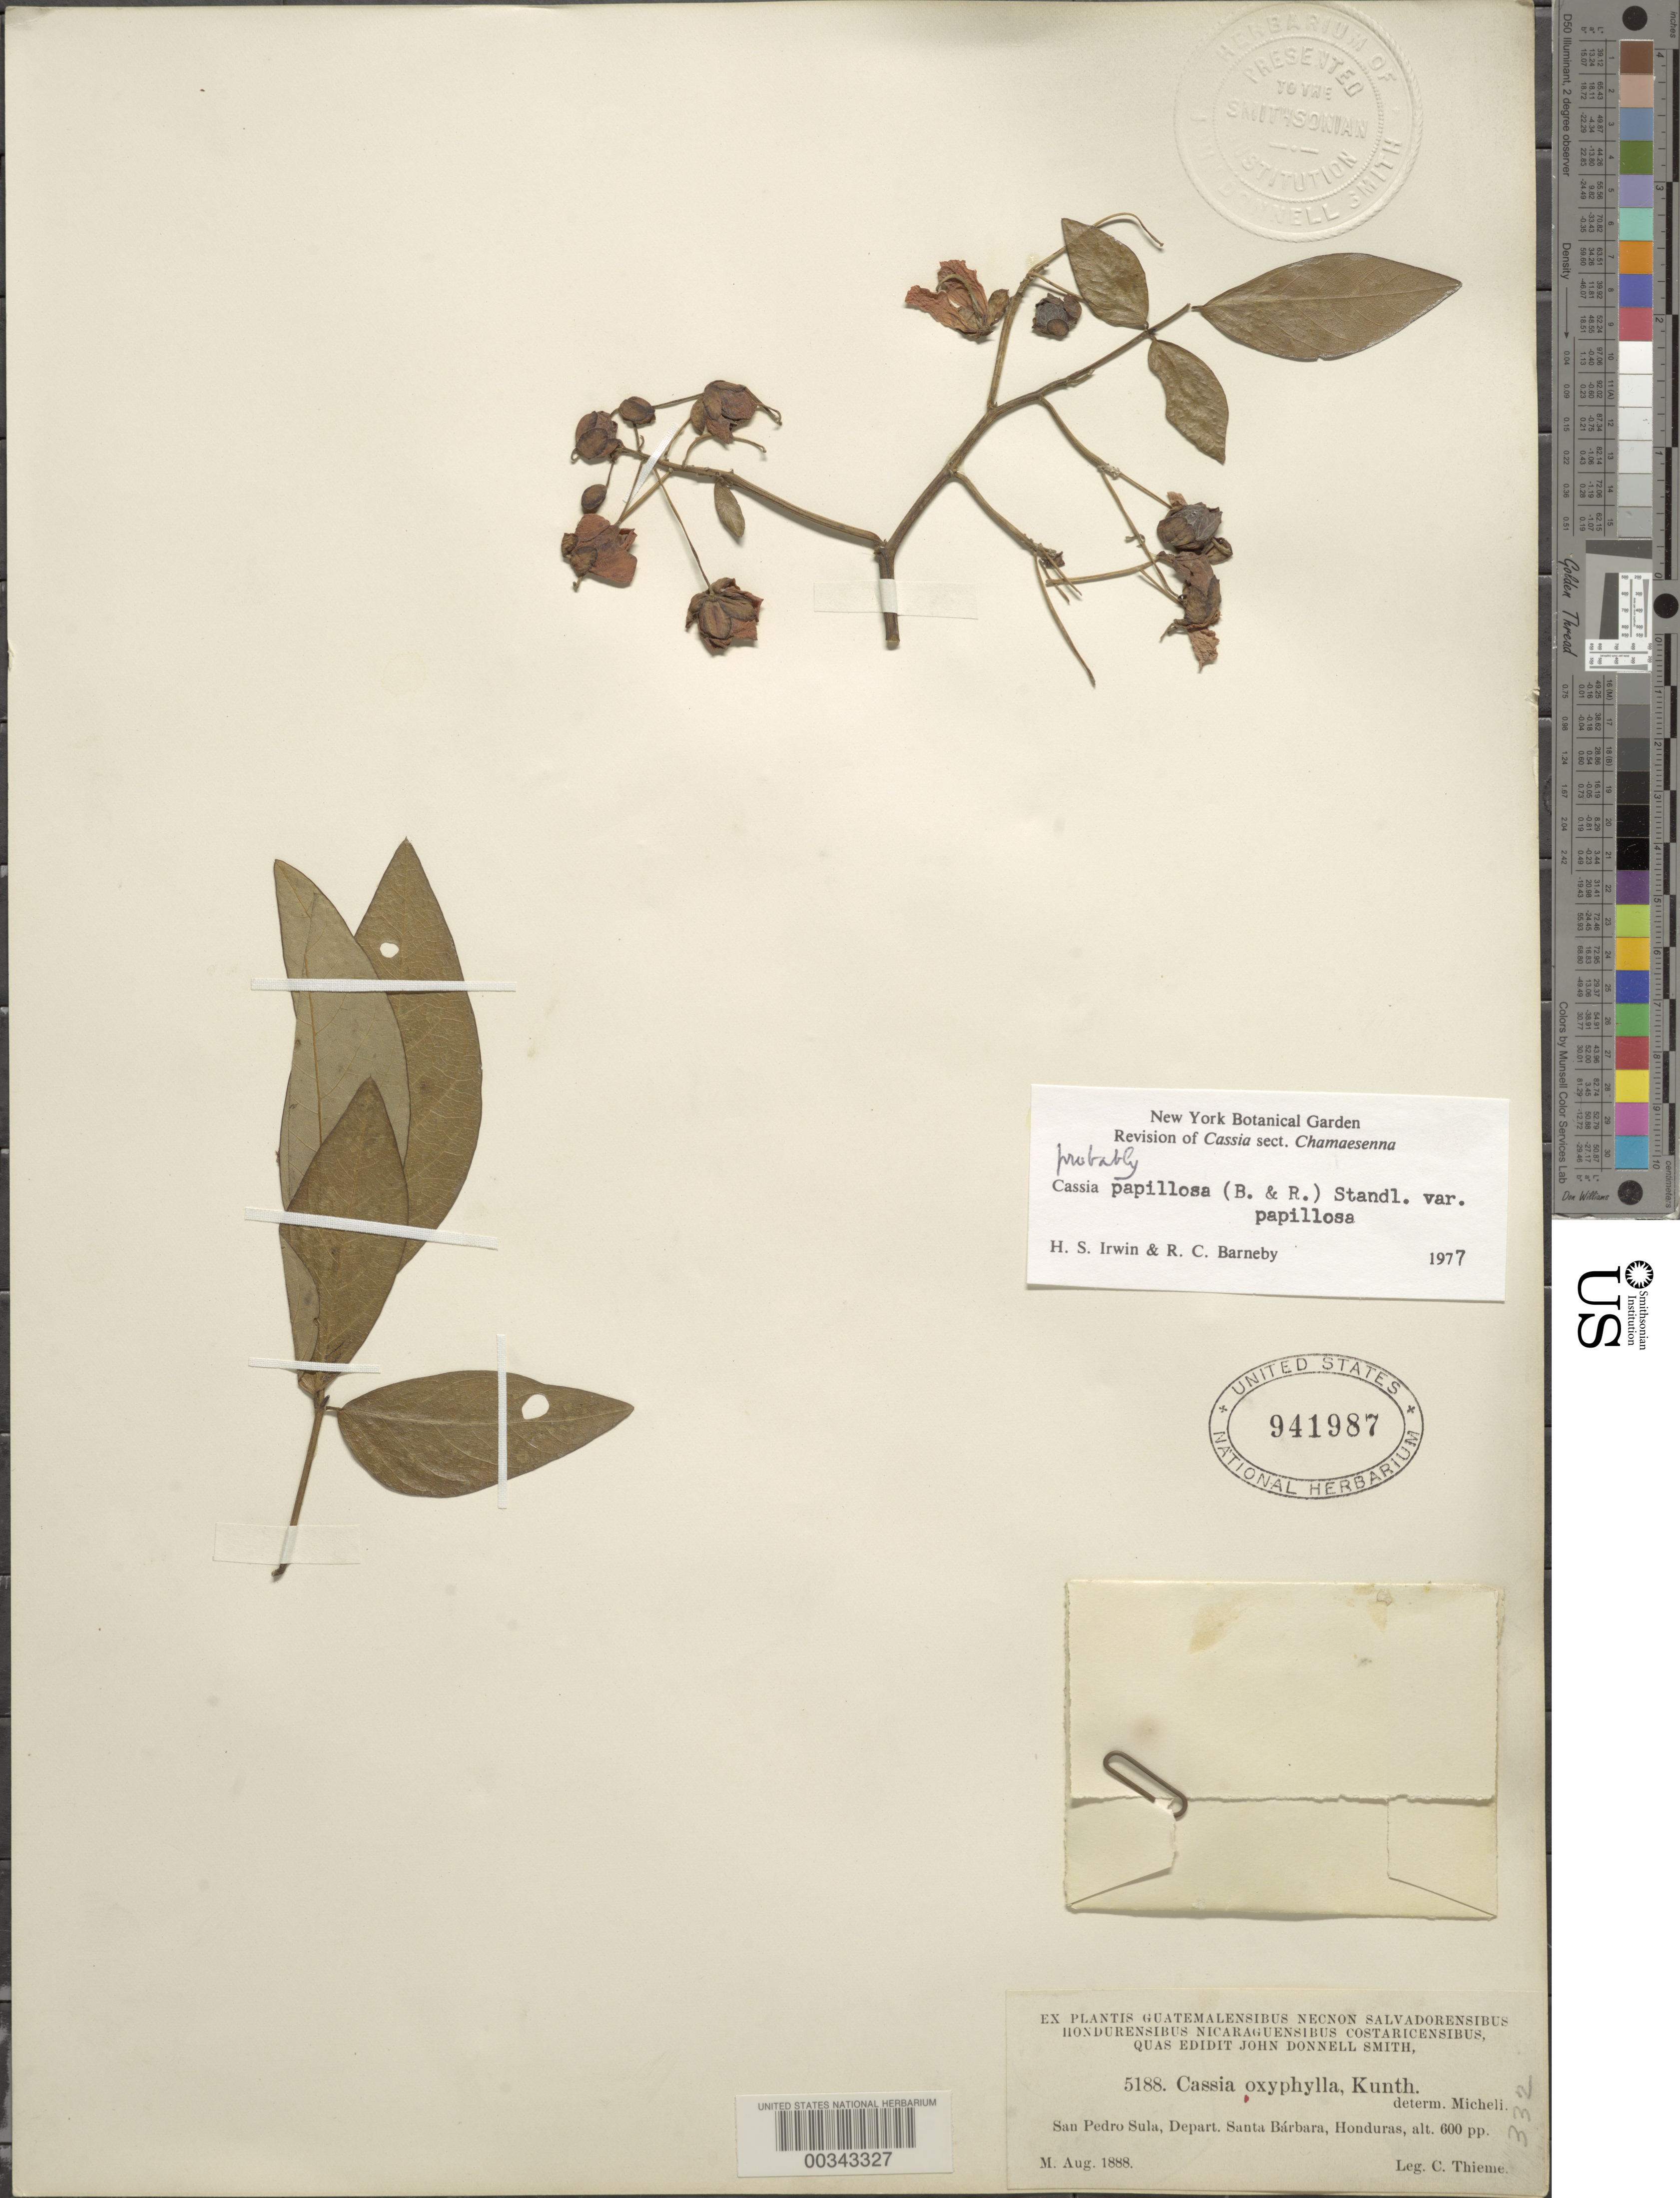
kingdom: Plantae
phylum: Tracheophyta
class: Magnoliopsida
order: Fabales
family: Fabaceae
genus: Senna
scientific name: Senna papillosa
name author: (Britton & Rose) H.S. Irwin & Barneby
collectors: C. Thieme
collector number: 5188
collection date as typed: Aug 1888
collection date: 1888-08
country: Honduras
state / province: Santa Bárbara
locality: San Pedro Sula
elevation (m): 183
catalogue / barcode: US 941987